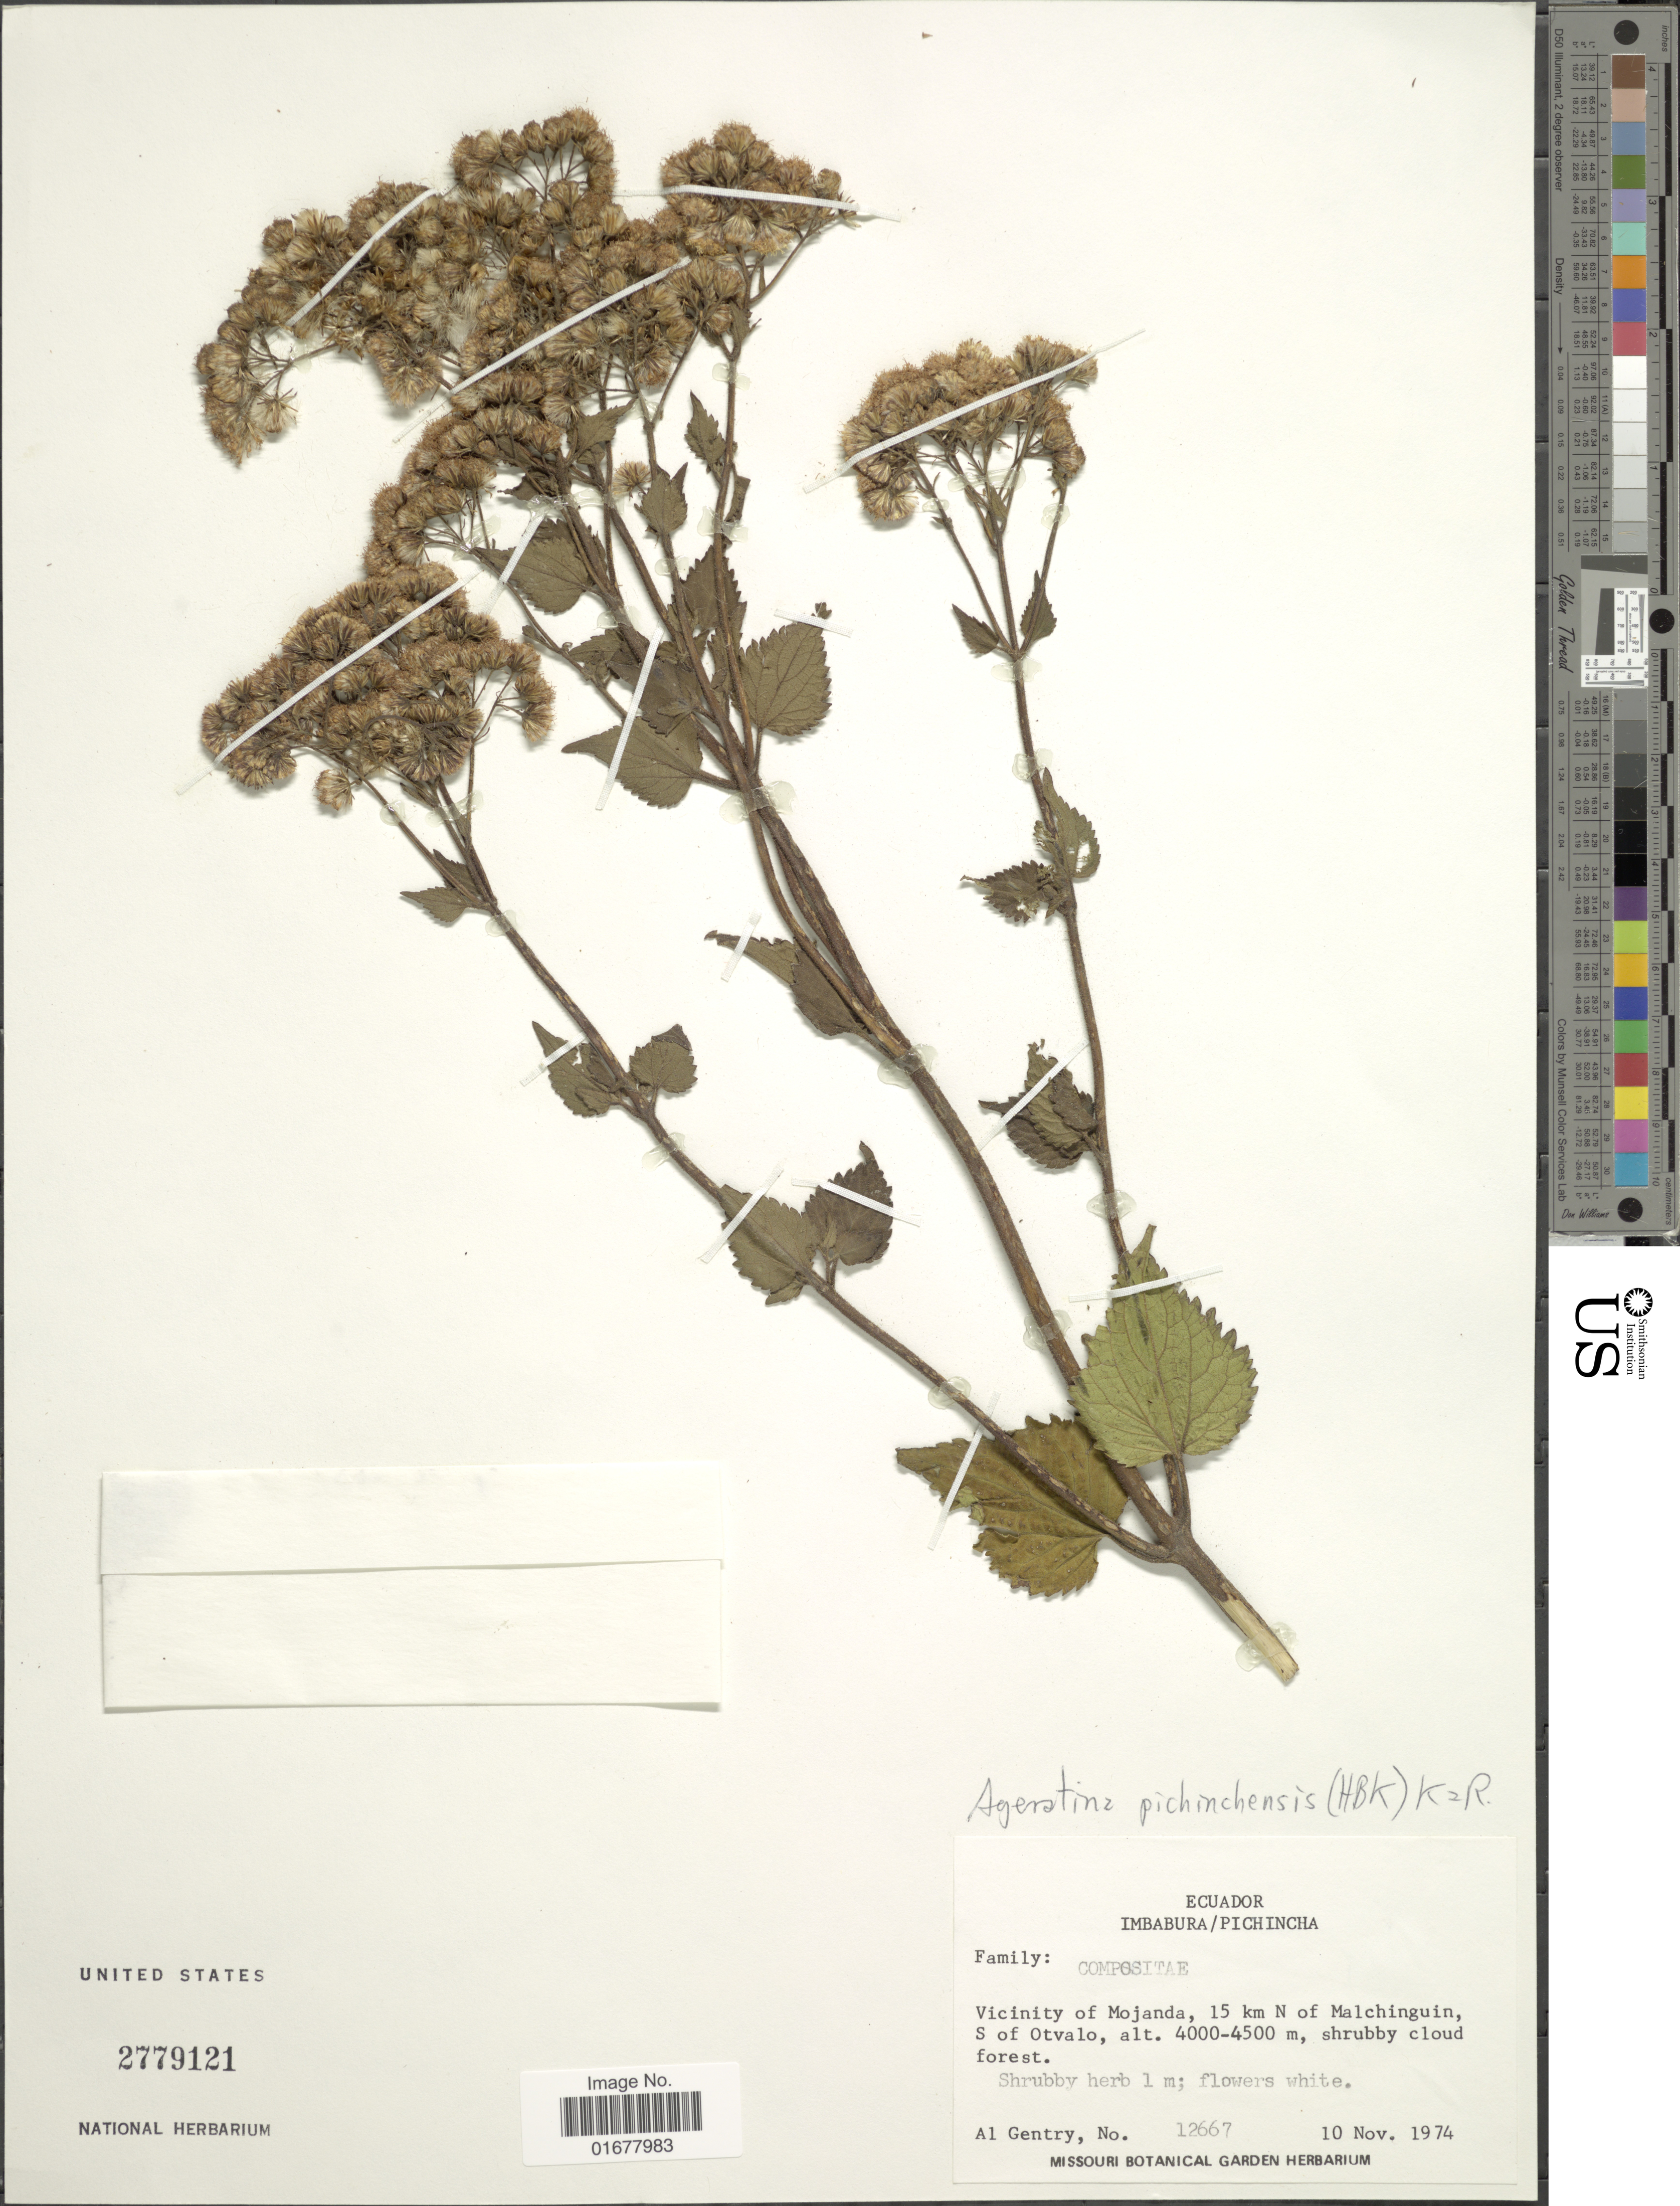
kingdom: Plantae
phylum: Tracheophyta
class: Magnoliopsida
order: Asterales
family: Asteraceae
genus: Ageratina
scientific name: Ageratina pichinchensis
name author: (Kunth) R.M. King & H. Rob.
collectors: A. H. Gentry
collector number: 12667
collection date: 1974-11-10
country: Ecuador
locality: Imbbura/Pichincha, Vicinity of Mojanda, 15 km N of Malchinguin, S of Otvalo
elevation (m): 4000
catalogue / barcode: US 2779121